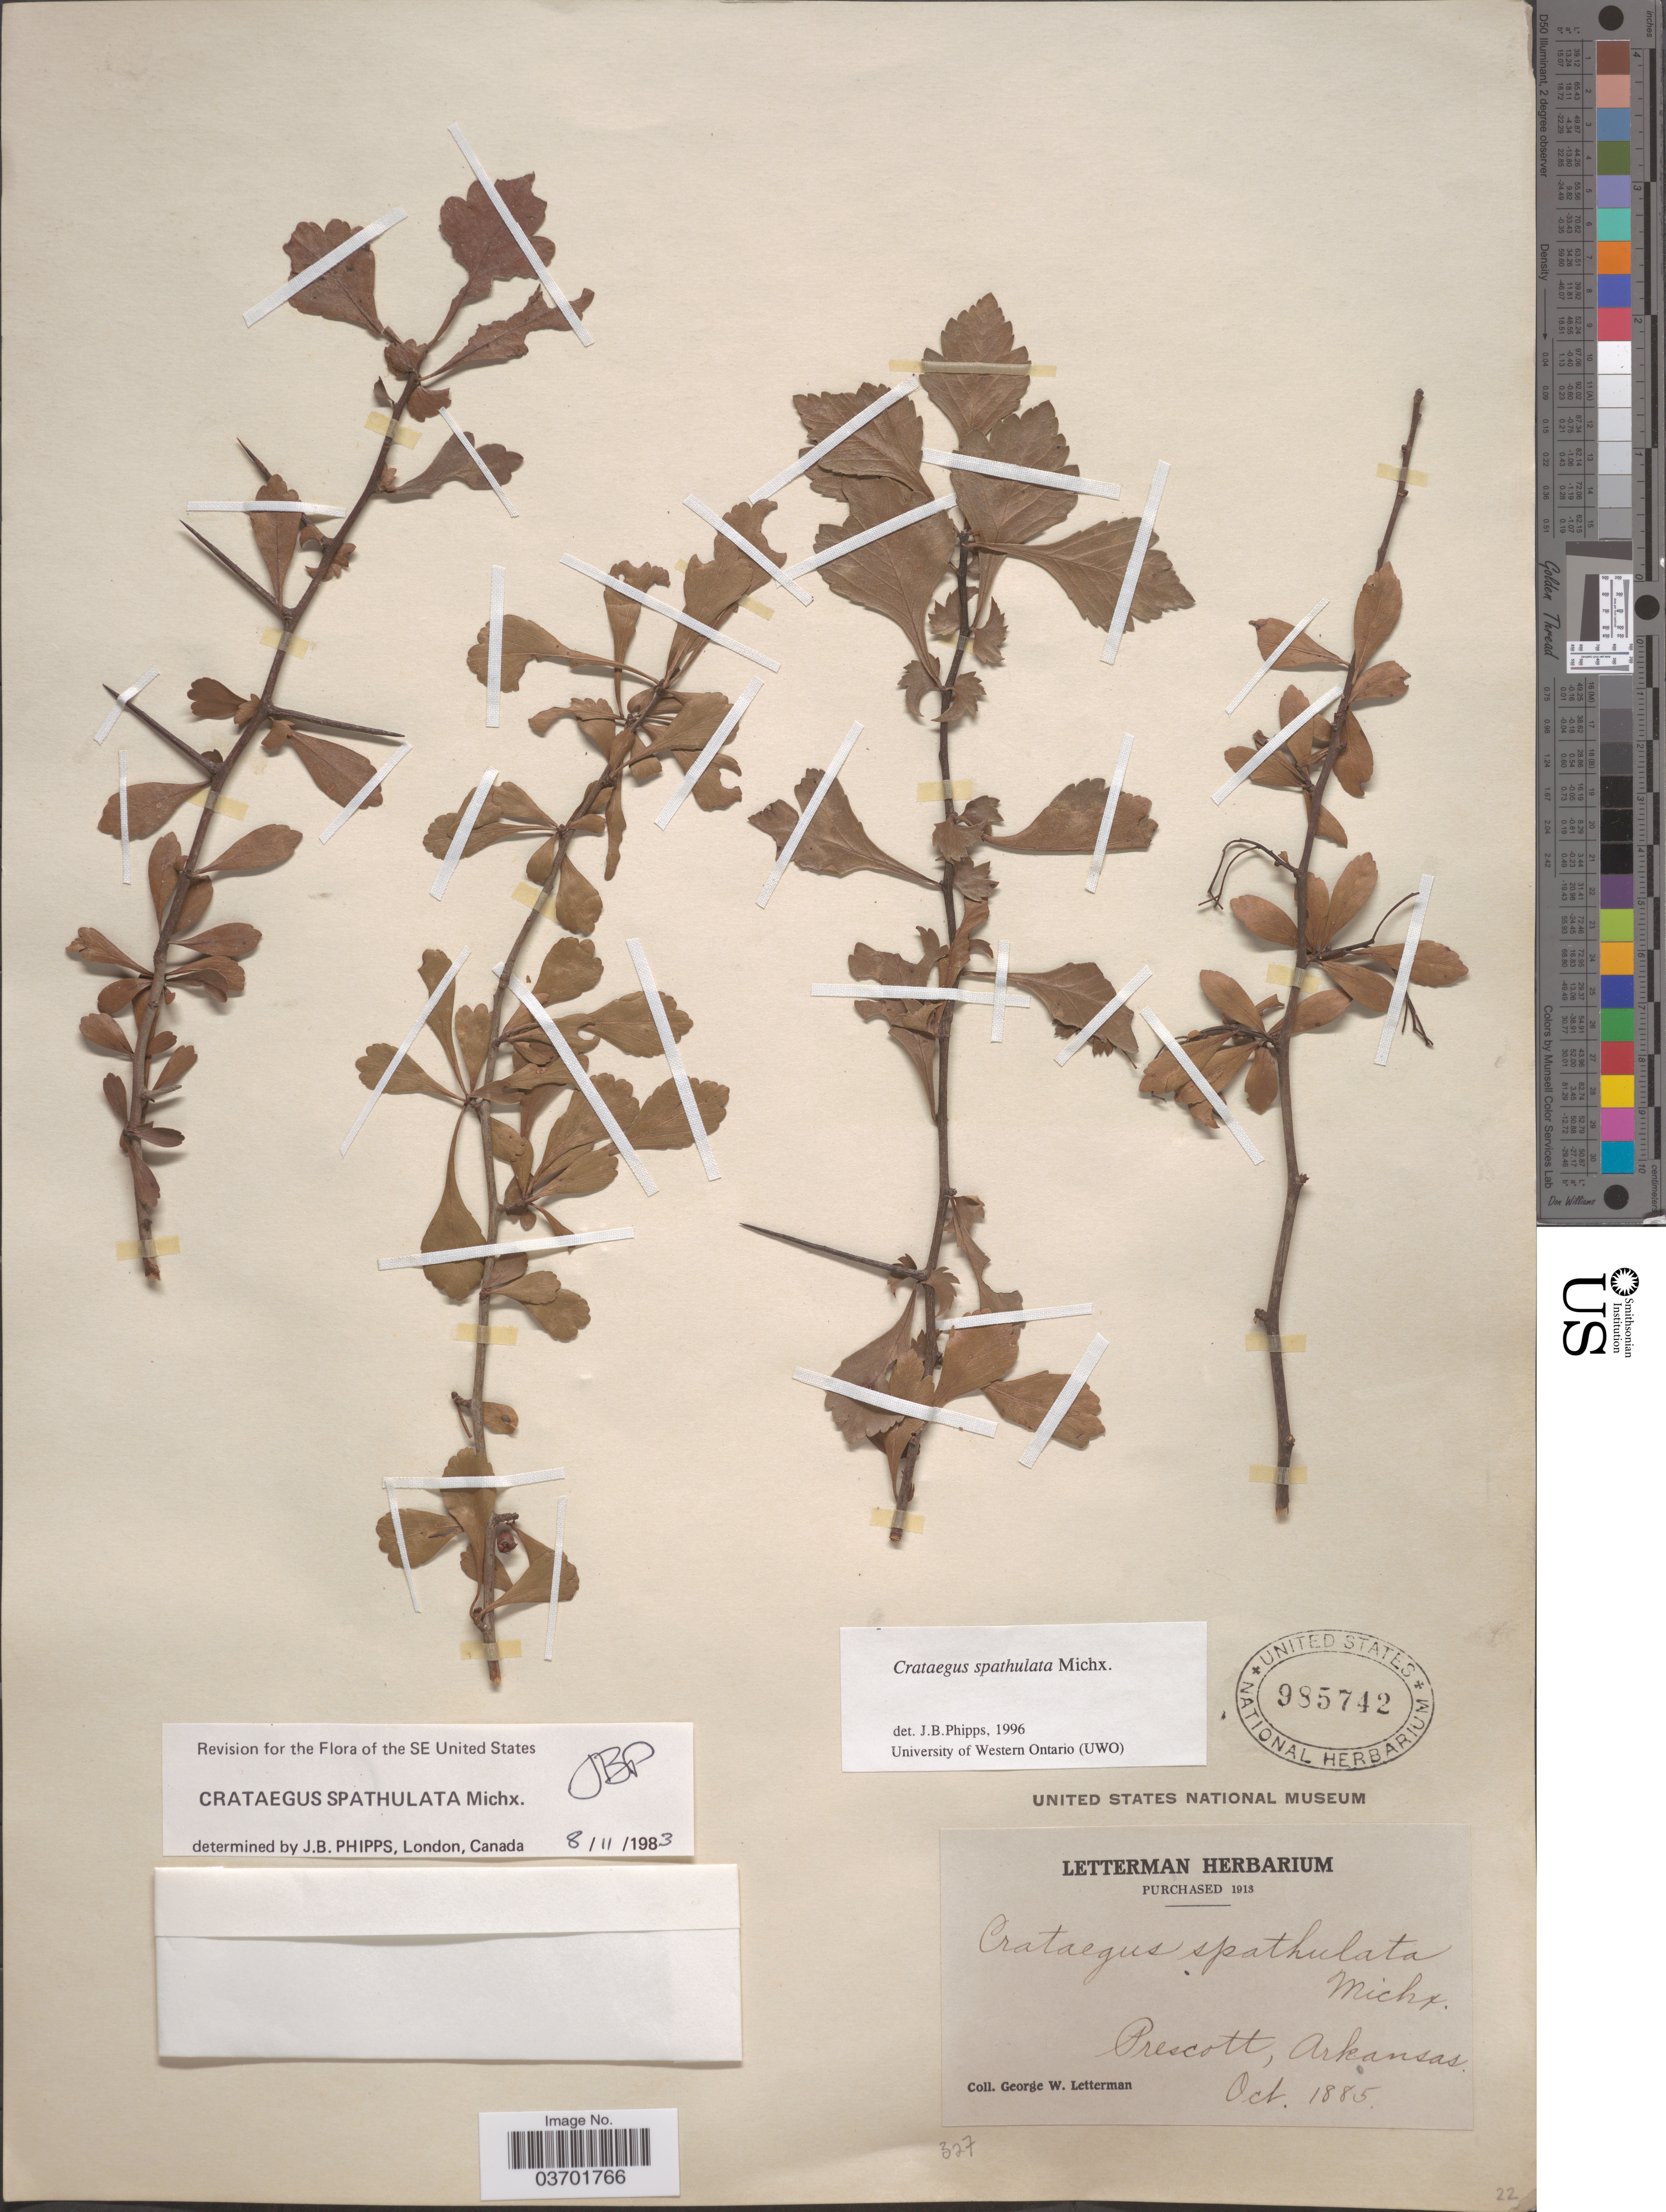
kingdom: Plantae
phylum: Tracheophyta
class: Magnoliopsida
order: Rosales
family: Rosaceae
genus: Crataegus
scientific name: Crataegus spathulata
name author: Michx.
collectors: G. W. Letterman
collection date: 1885-10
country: United States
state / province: Arkansas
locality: Prescott.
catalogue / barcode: US 985742